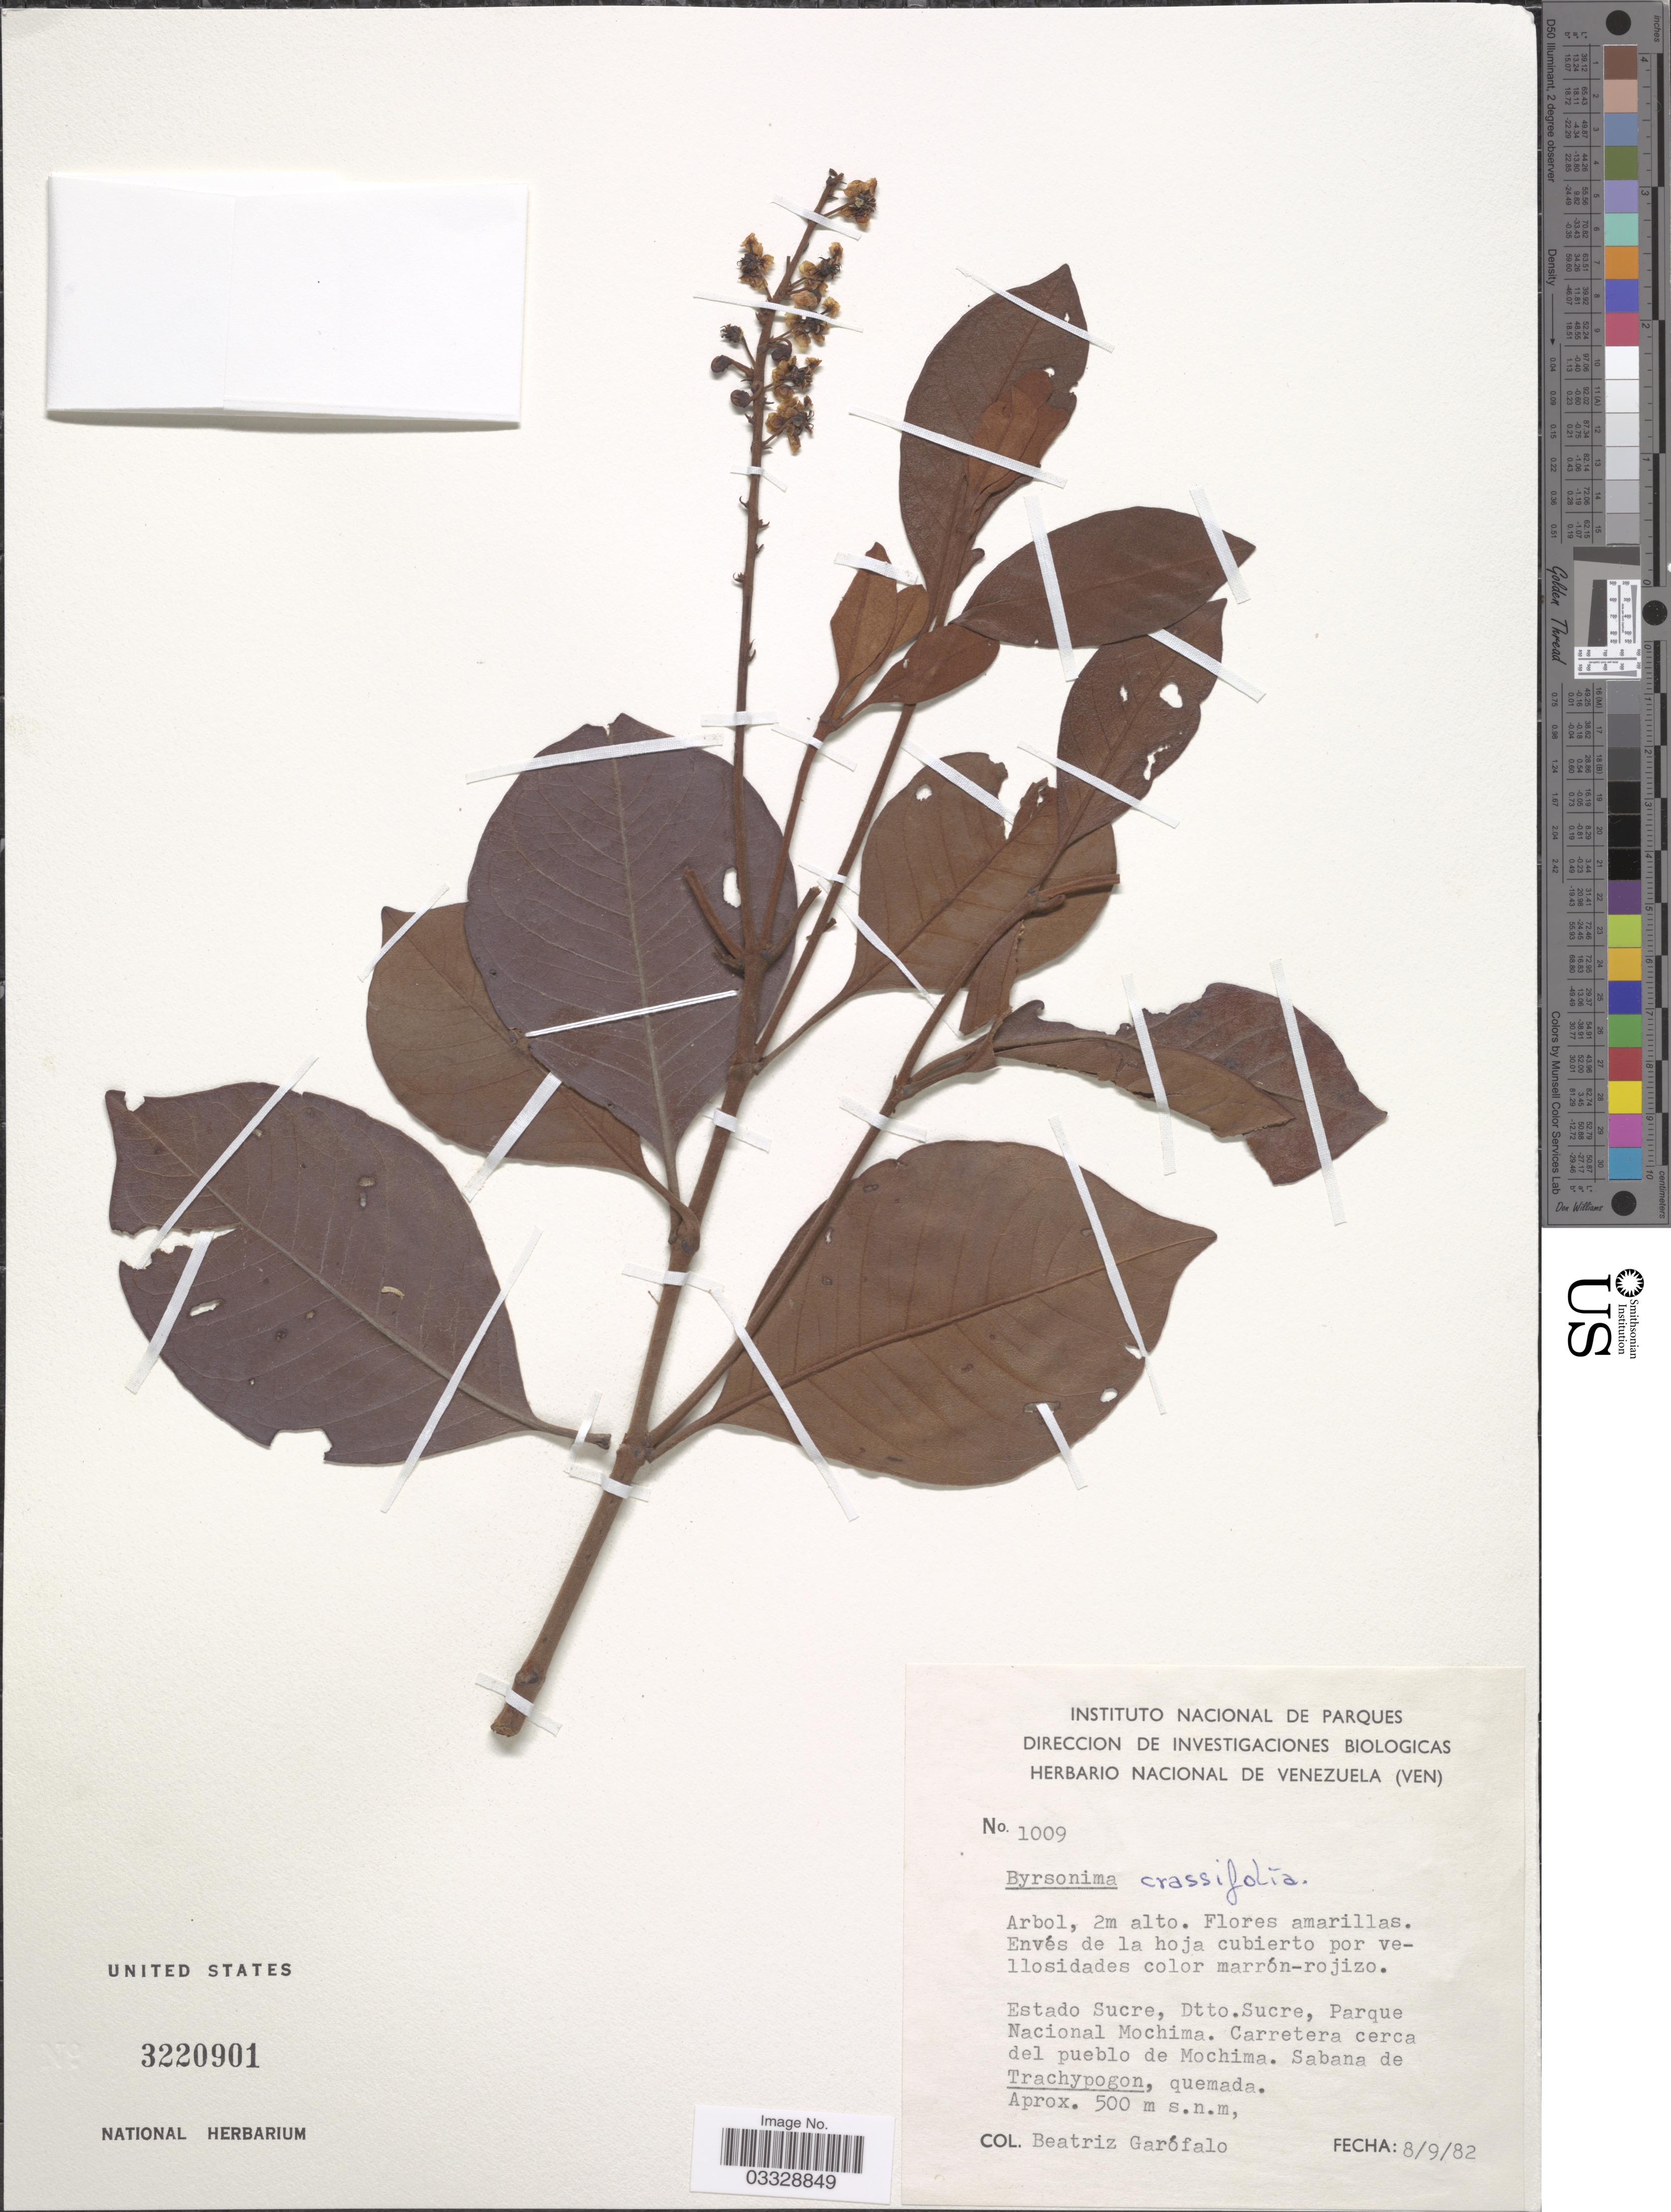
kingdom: Plantae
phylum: Tracheophyta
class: Magnoliopsida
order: Malpighiales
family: Malpighiaceae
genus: Byrsonima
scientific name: Byrsonima crassifolia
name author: (L.) Kunth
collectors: B. Garofalo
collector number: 1009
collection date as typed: Transcribed d/m/y: 8/9/82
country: Venezuela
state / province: Sucre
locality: Dtto. Sucre, Parque Nacional Mochima. Carretera cerca del pueblo de Mochima. Sabana de Trachypogon, quemada.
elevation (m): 500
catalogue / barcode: US 3220901